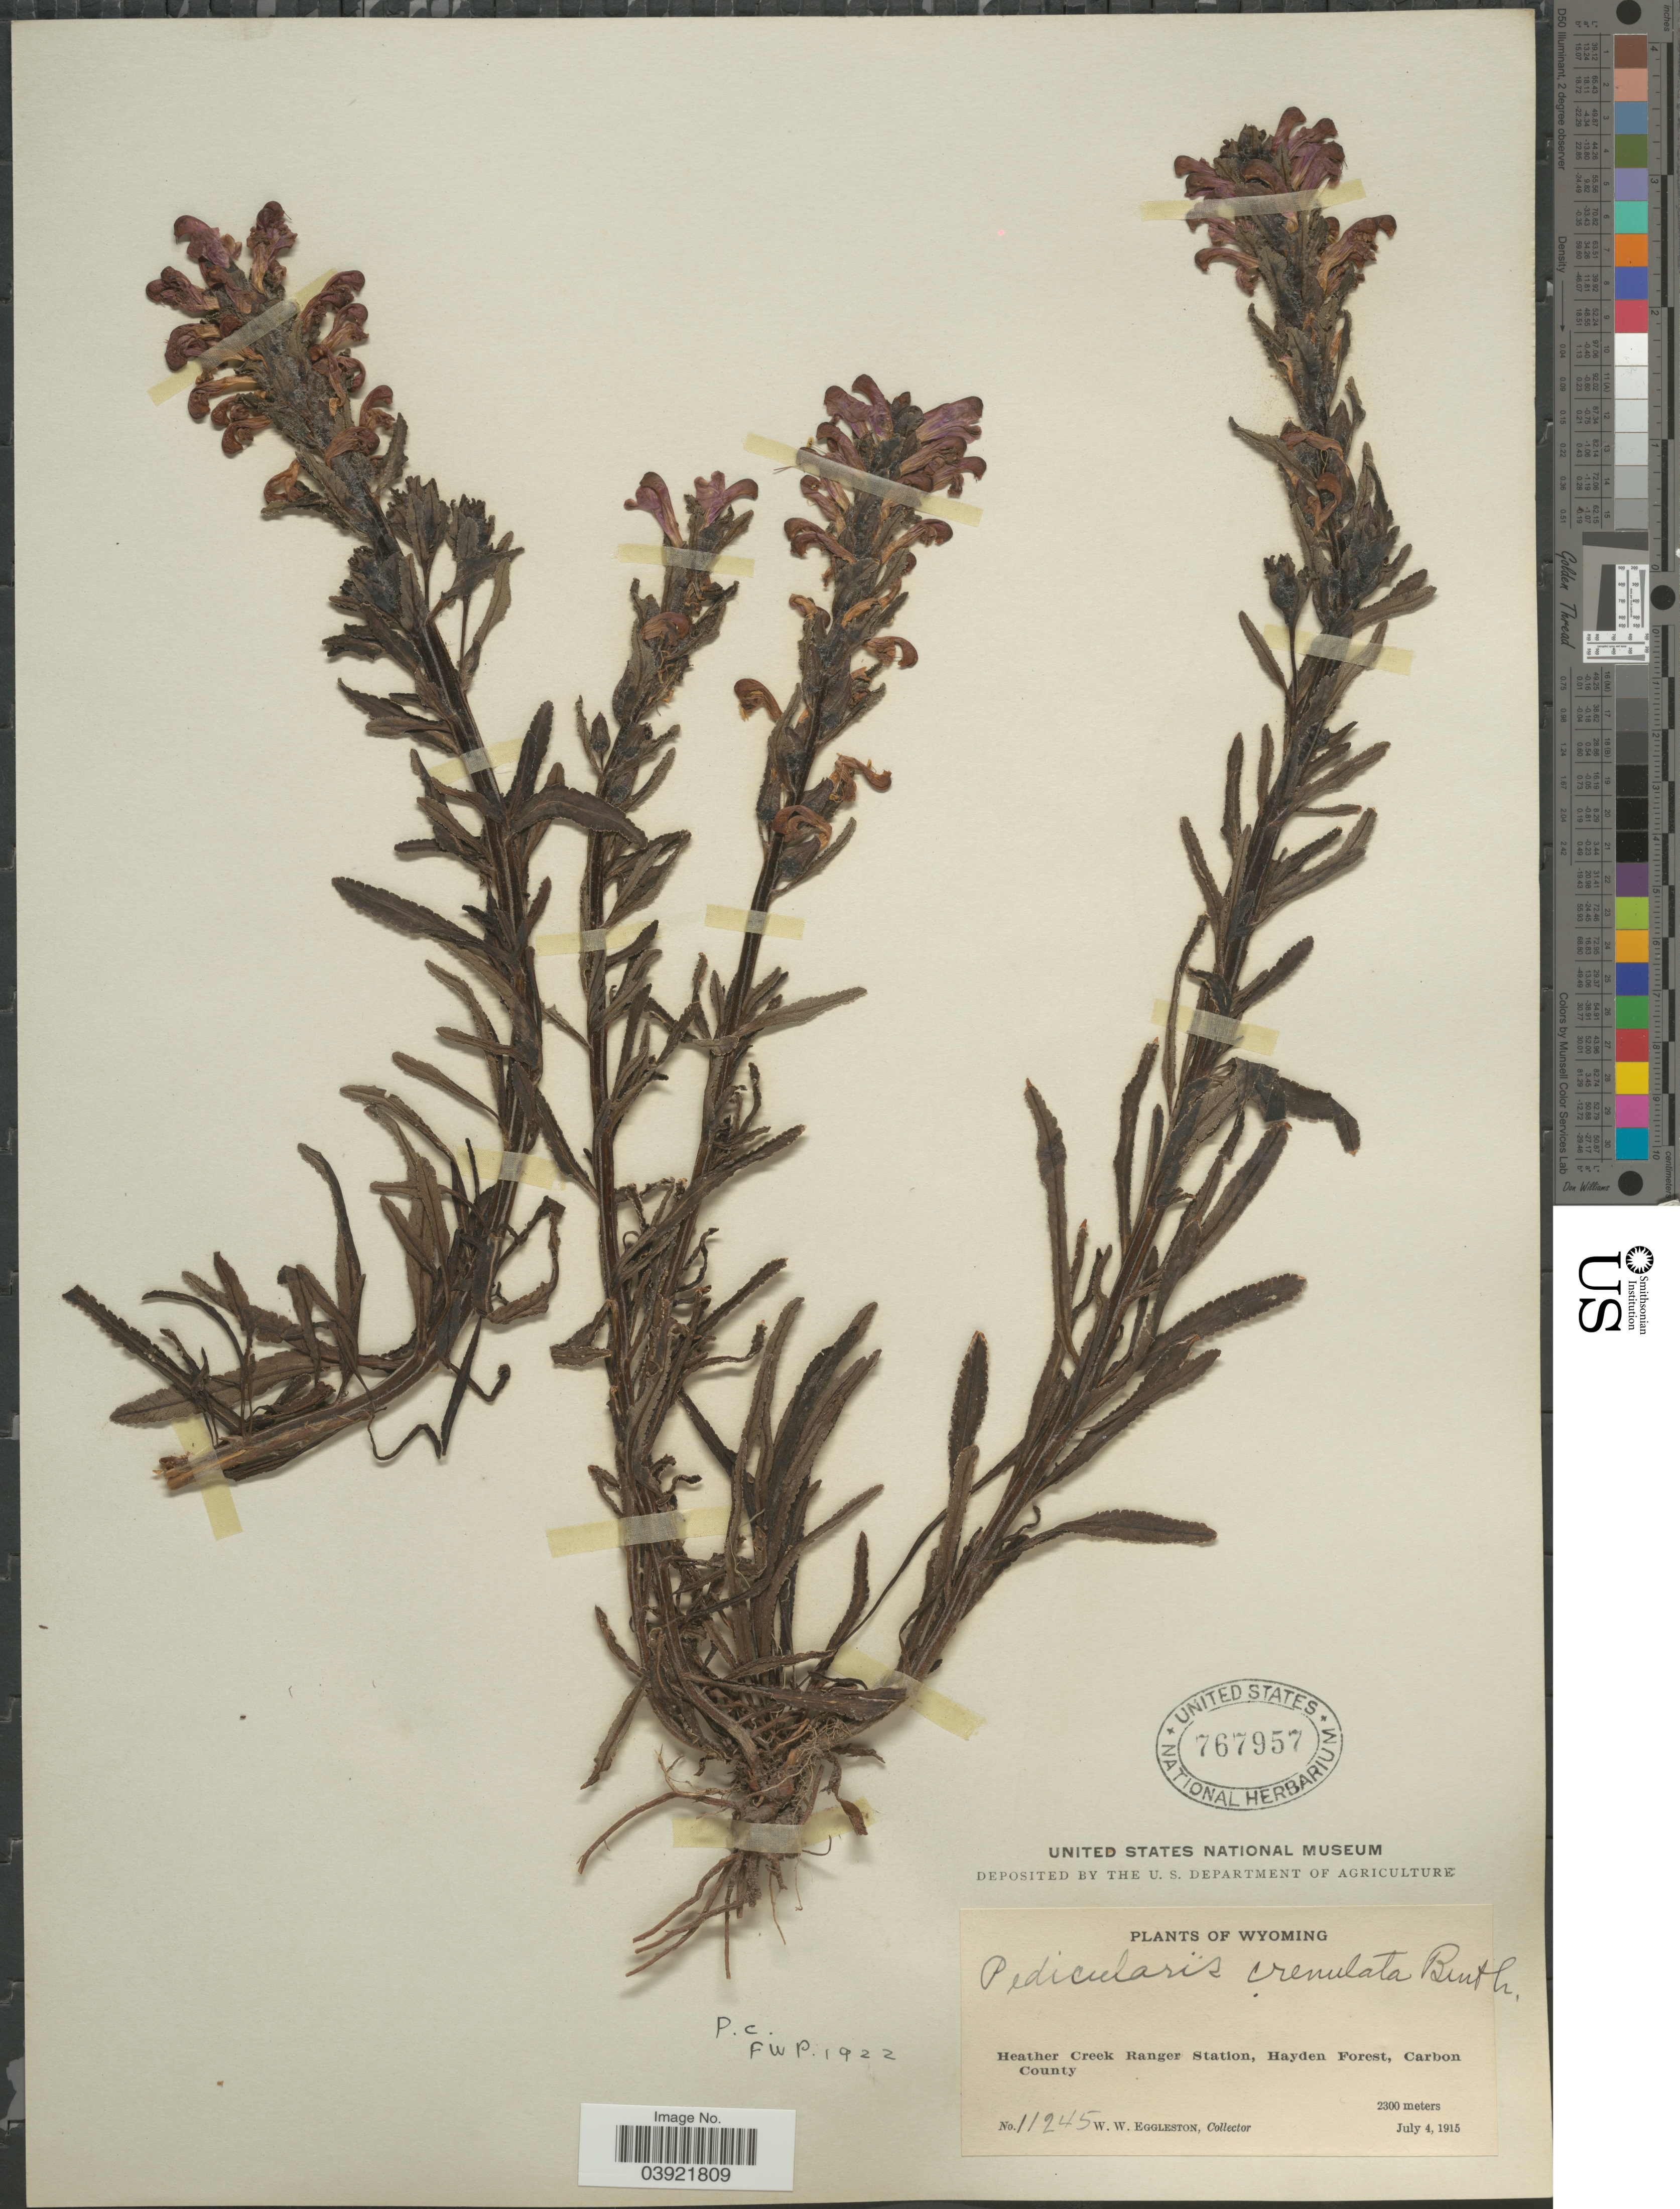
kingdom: Plantae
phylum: Tracheophyta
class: Magnoliopsida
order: Lamiales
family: Orobanchaceae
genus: Pedicularis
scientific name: Pedicularis crenulata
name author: Benth.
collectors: W. W. Eggleston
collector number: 11245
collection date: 1915-07-04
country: United States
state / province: Wyoming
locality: Heather Creek Ranger Station, Hayden Forest, Carbon County.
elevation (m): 2300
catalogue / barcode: US 767957